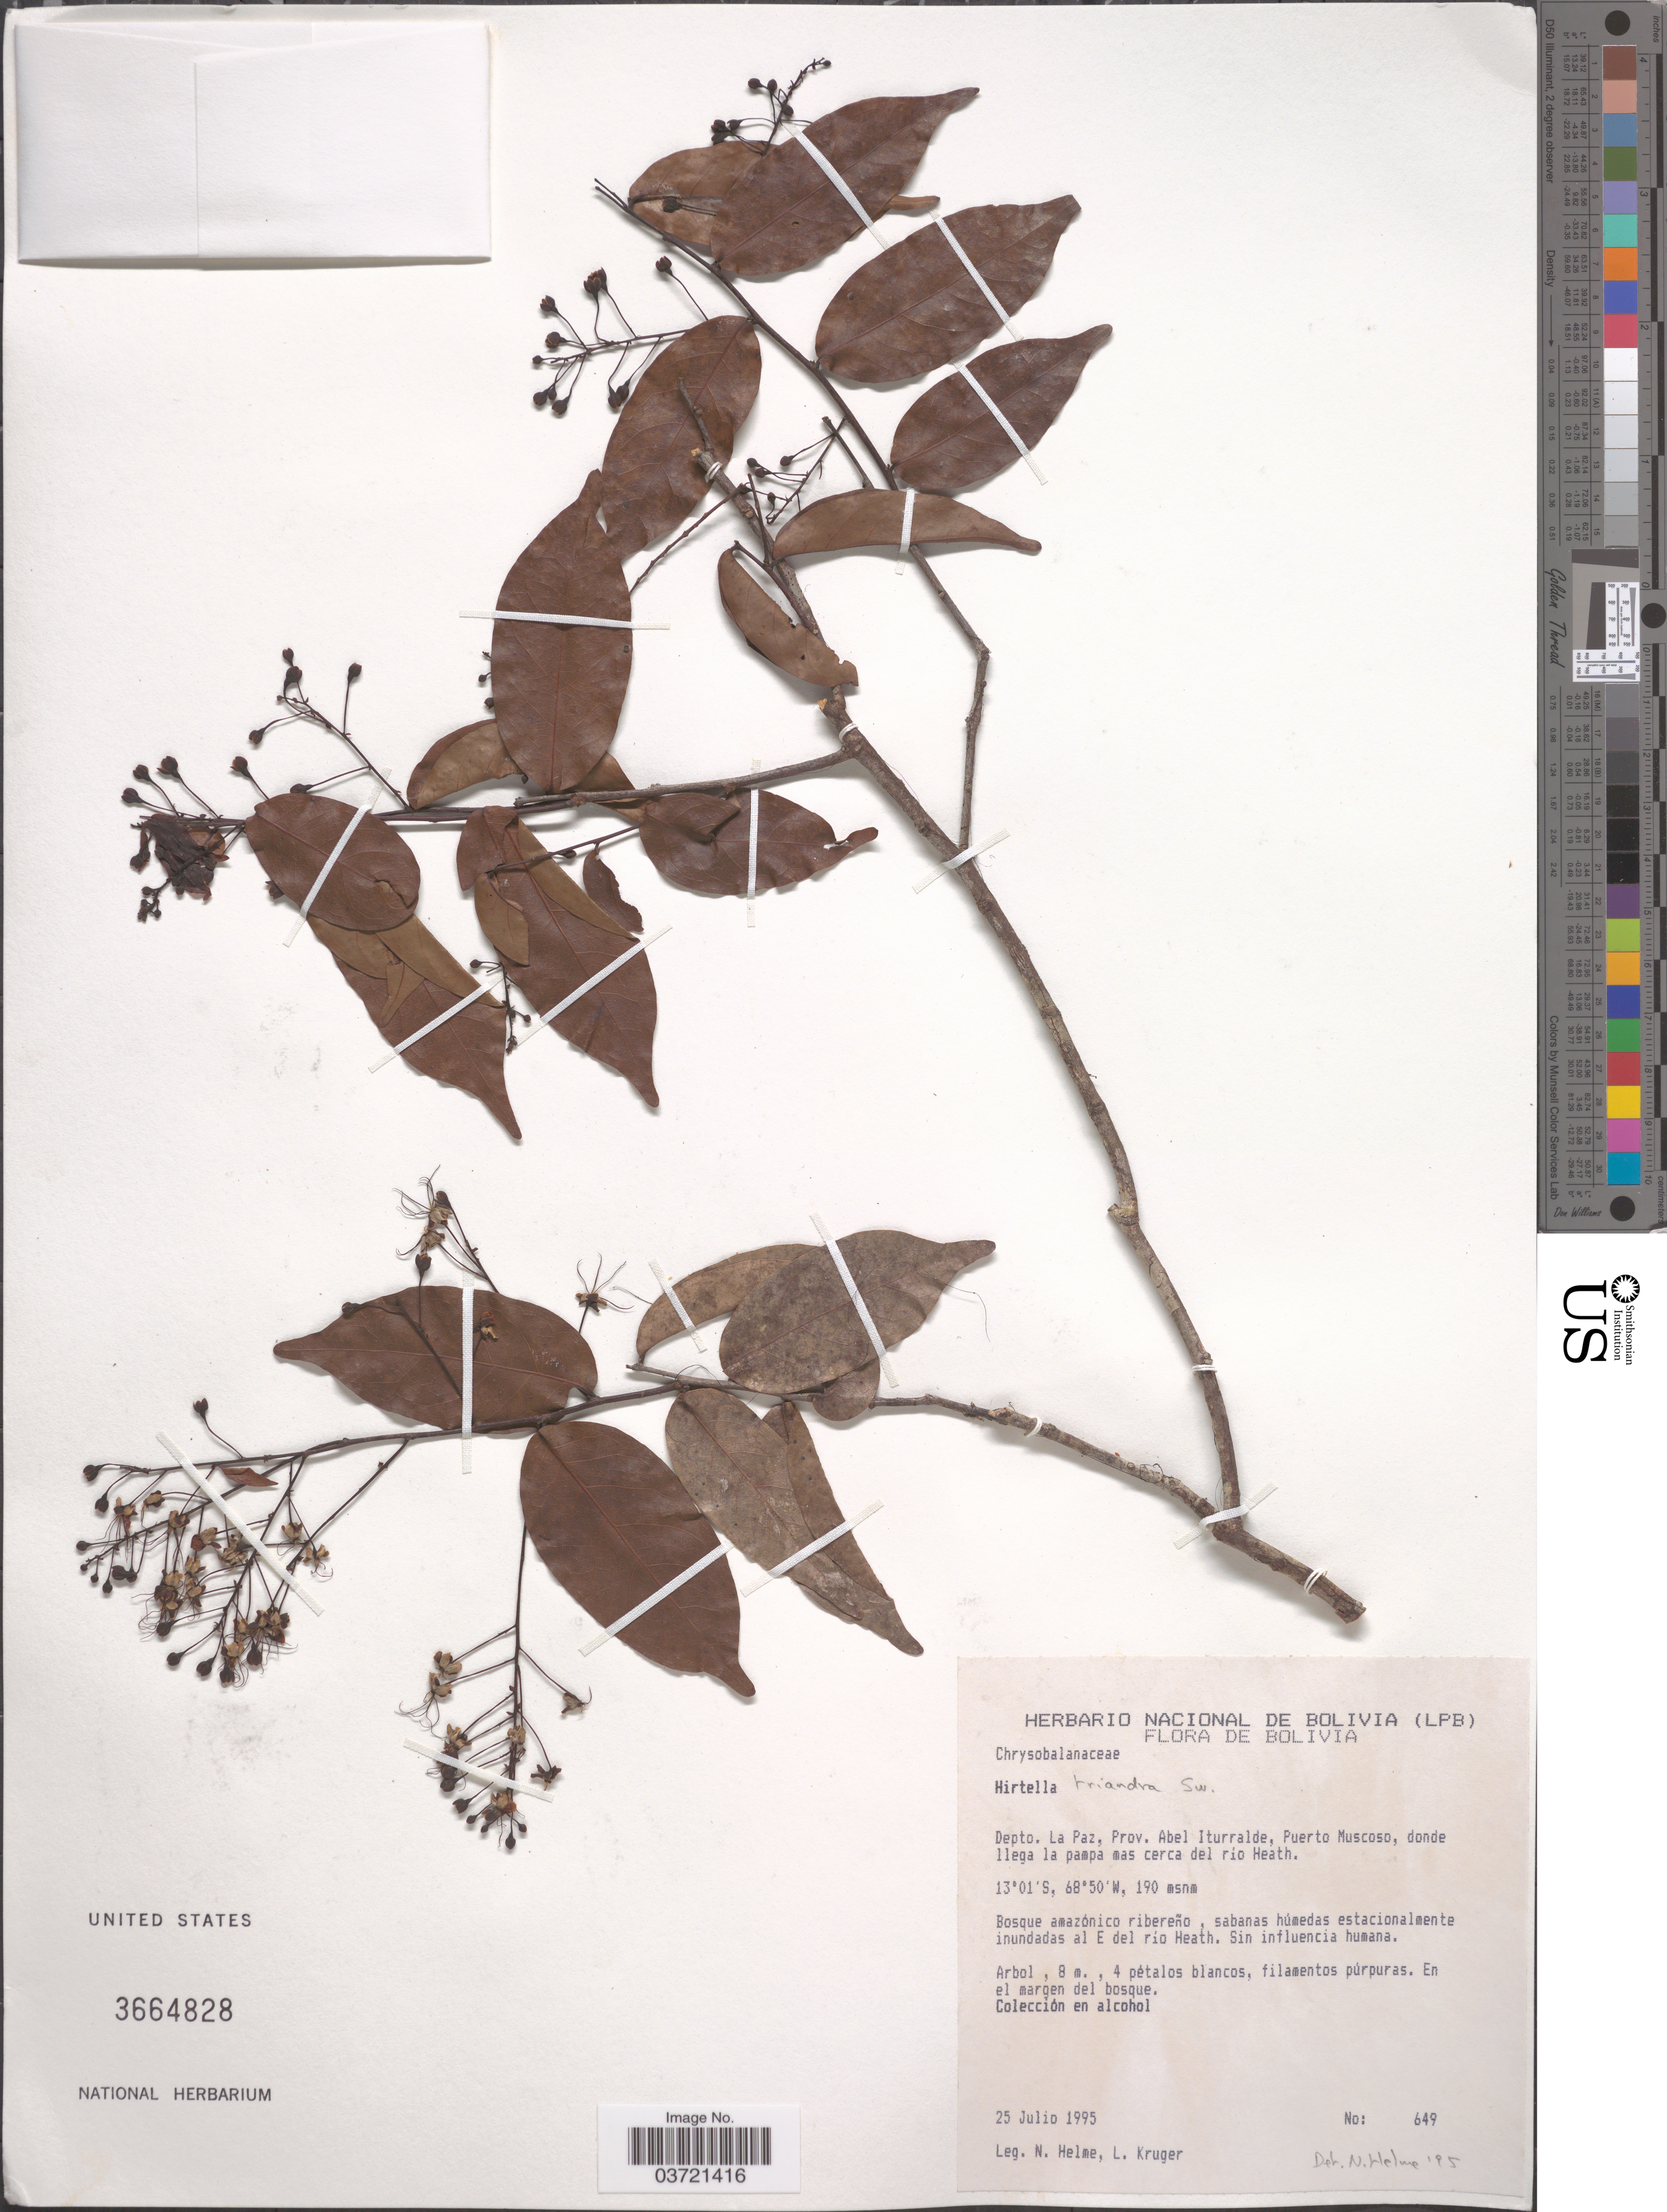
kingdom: Plantae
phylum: Tracheophyta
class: Magnoliopsida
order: Malpighiales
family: Chrysobalanaceae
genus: Hirtella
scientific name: Hirtella triandra subsp. triandra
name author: Sw.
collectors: N. Helme & L. Kruger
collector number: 649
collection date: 1995-07-25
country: Bolivia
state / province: La Paz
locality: Depto. La Paz, Prov. Abel Iturralde, Puerto Muscoso, donde llega la pampa mas cerca del río Heath.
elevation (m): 190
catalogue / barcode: US 3664828